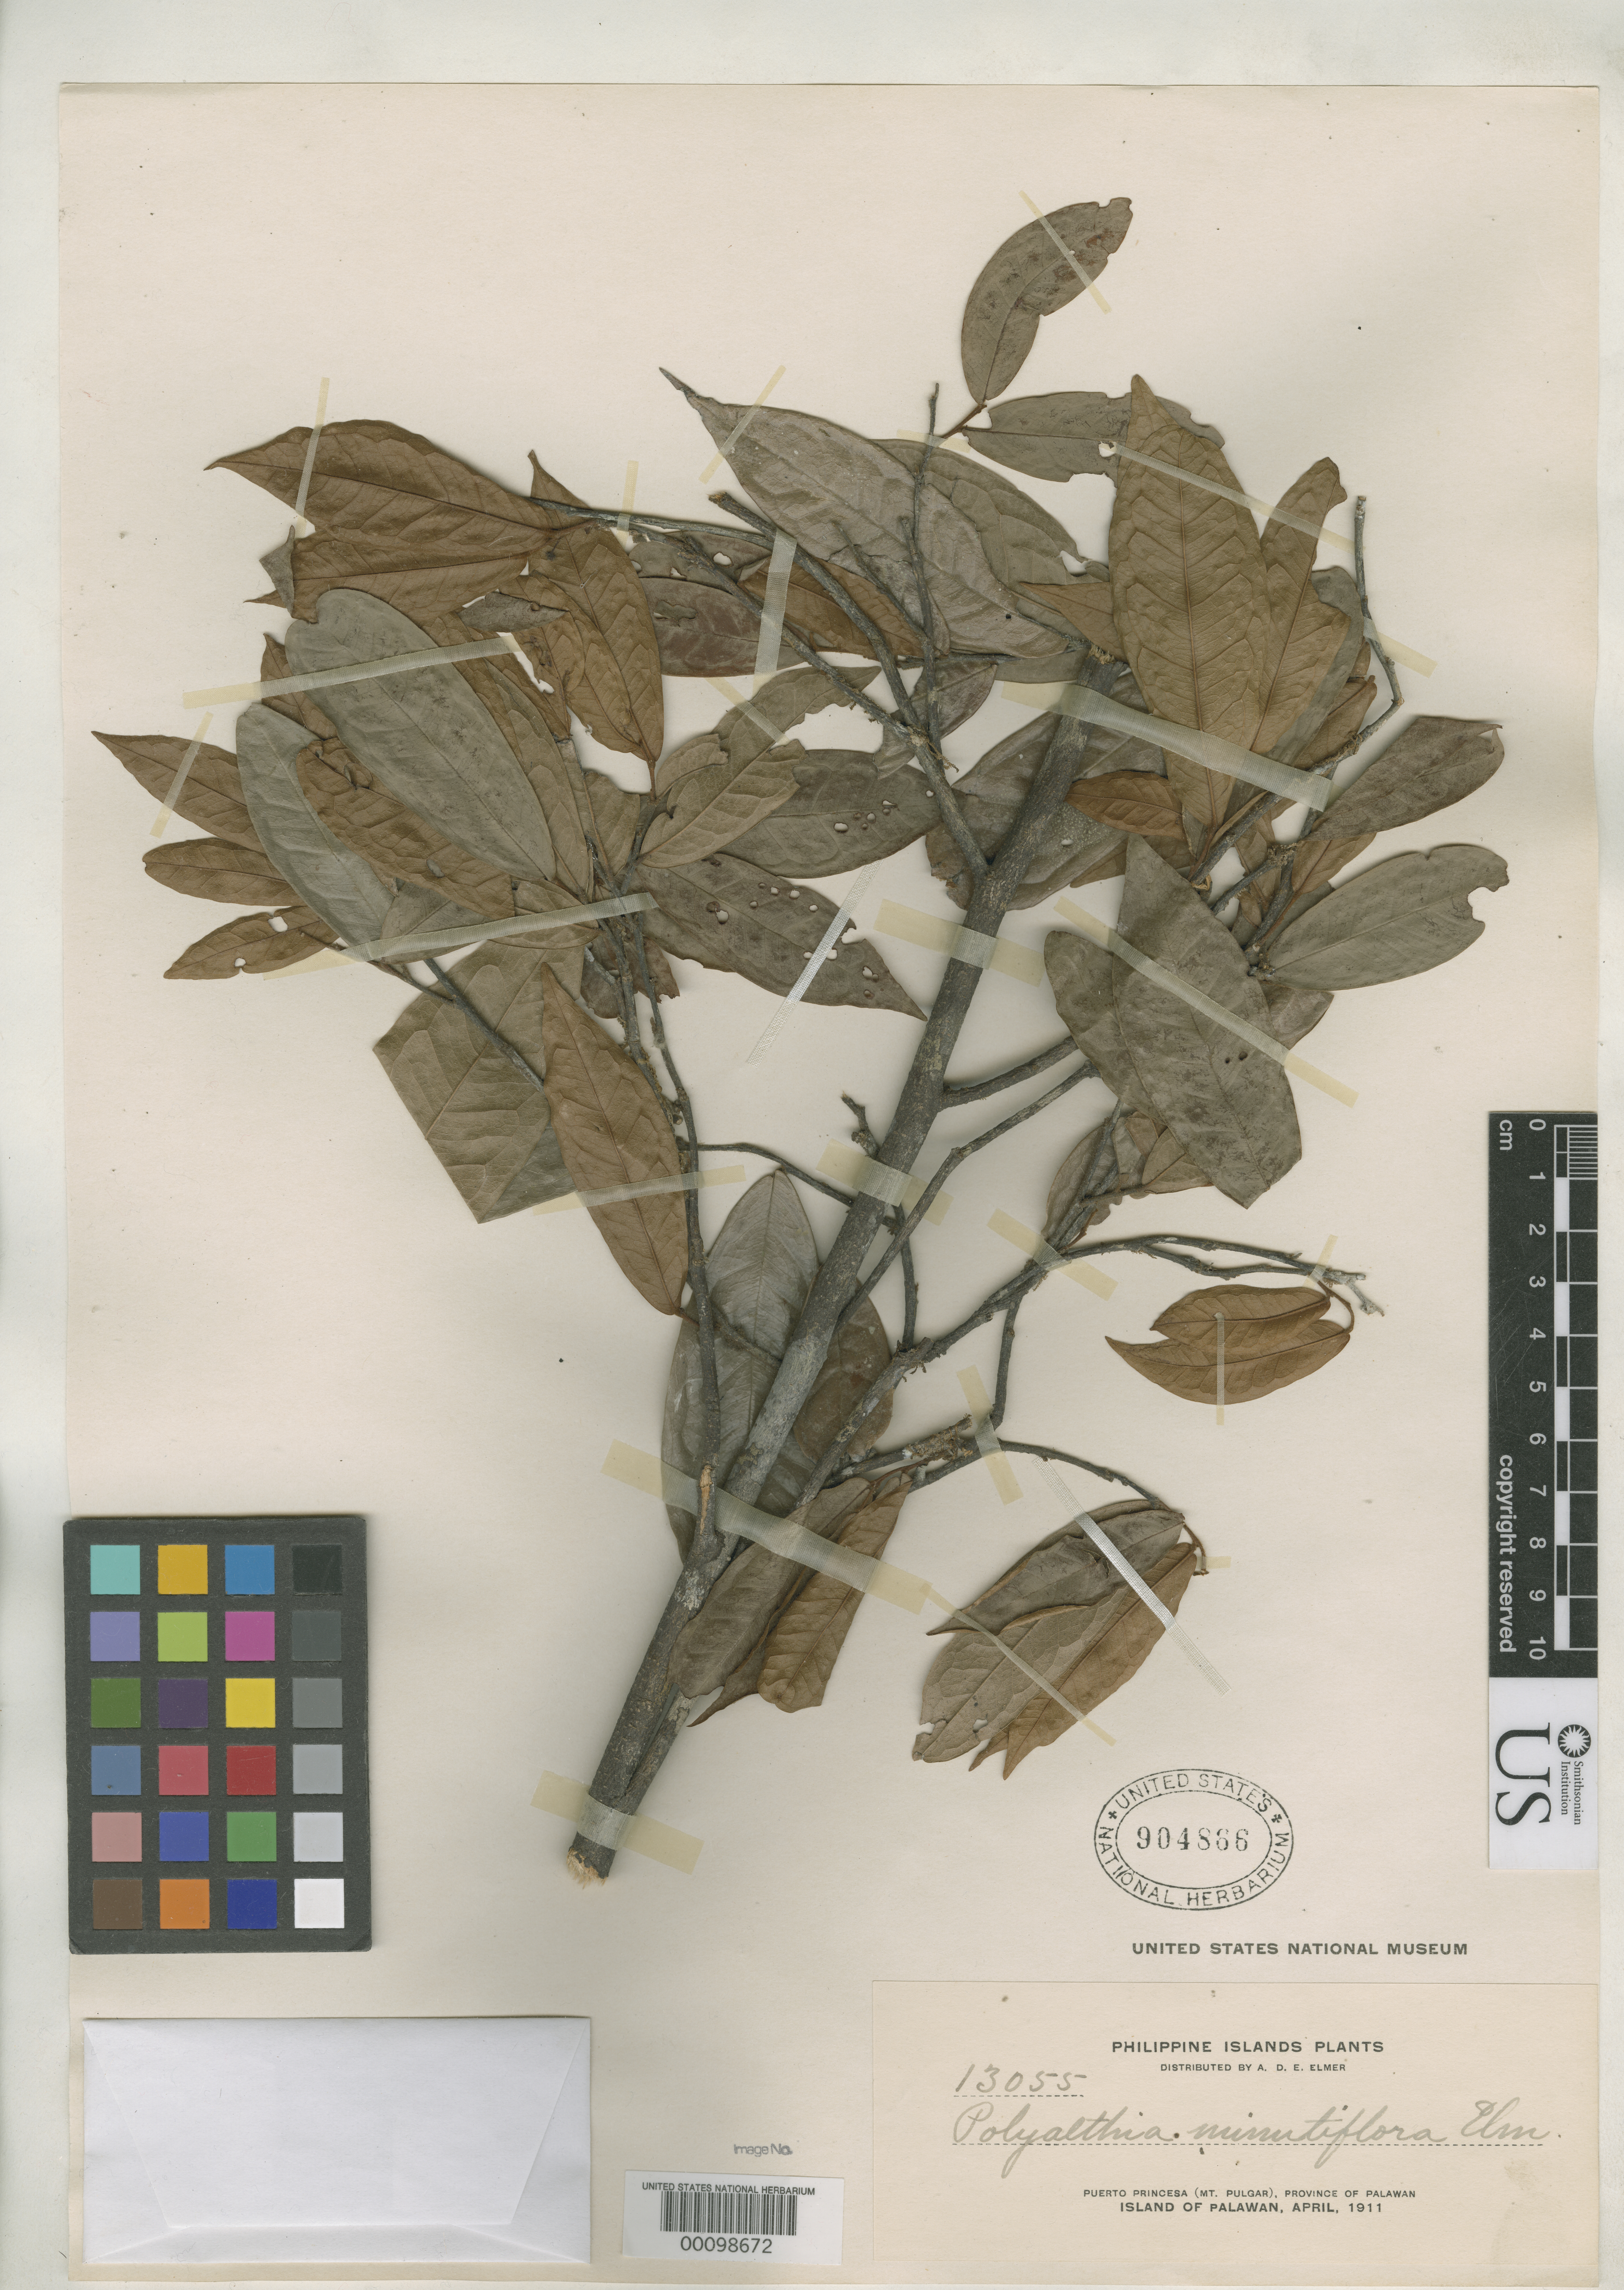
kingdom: Plantae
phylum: Tracheophyta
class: Magnoliopsida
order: Magnoliales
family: Annonaceae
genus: Polyalthia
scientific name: Polyalthia minutiflora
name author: Elmer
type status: Isotype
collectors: A. D. E. Elmer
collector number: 13055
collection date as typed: Apr 1911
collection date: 1911-04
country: Philippines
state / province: Mimaropa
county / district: Palawan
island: Palawan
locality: Puerto Proncesca, Mt. Pulgar.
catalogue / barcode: US 904866